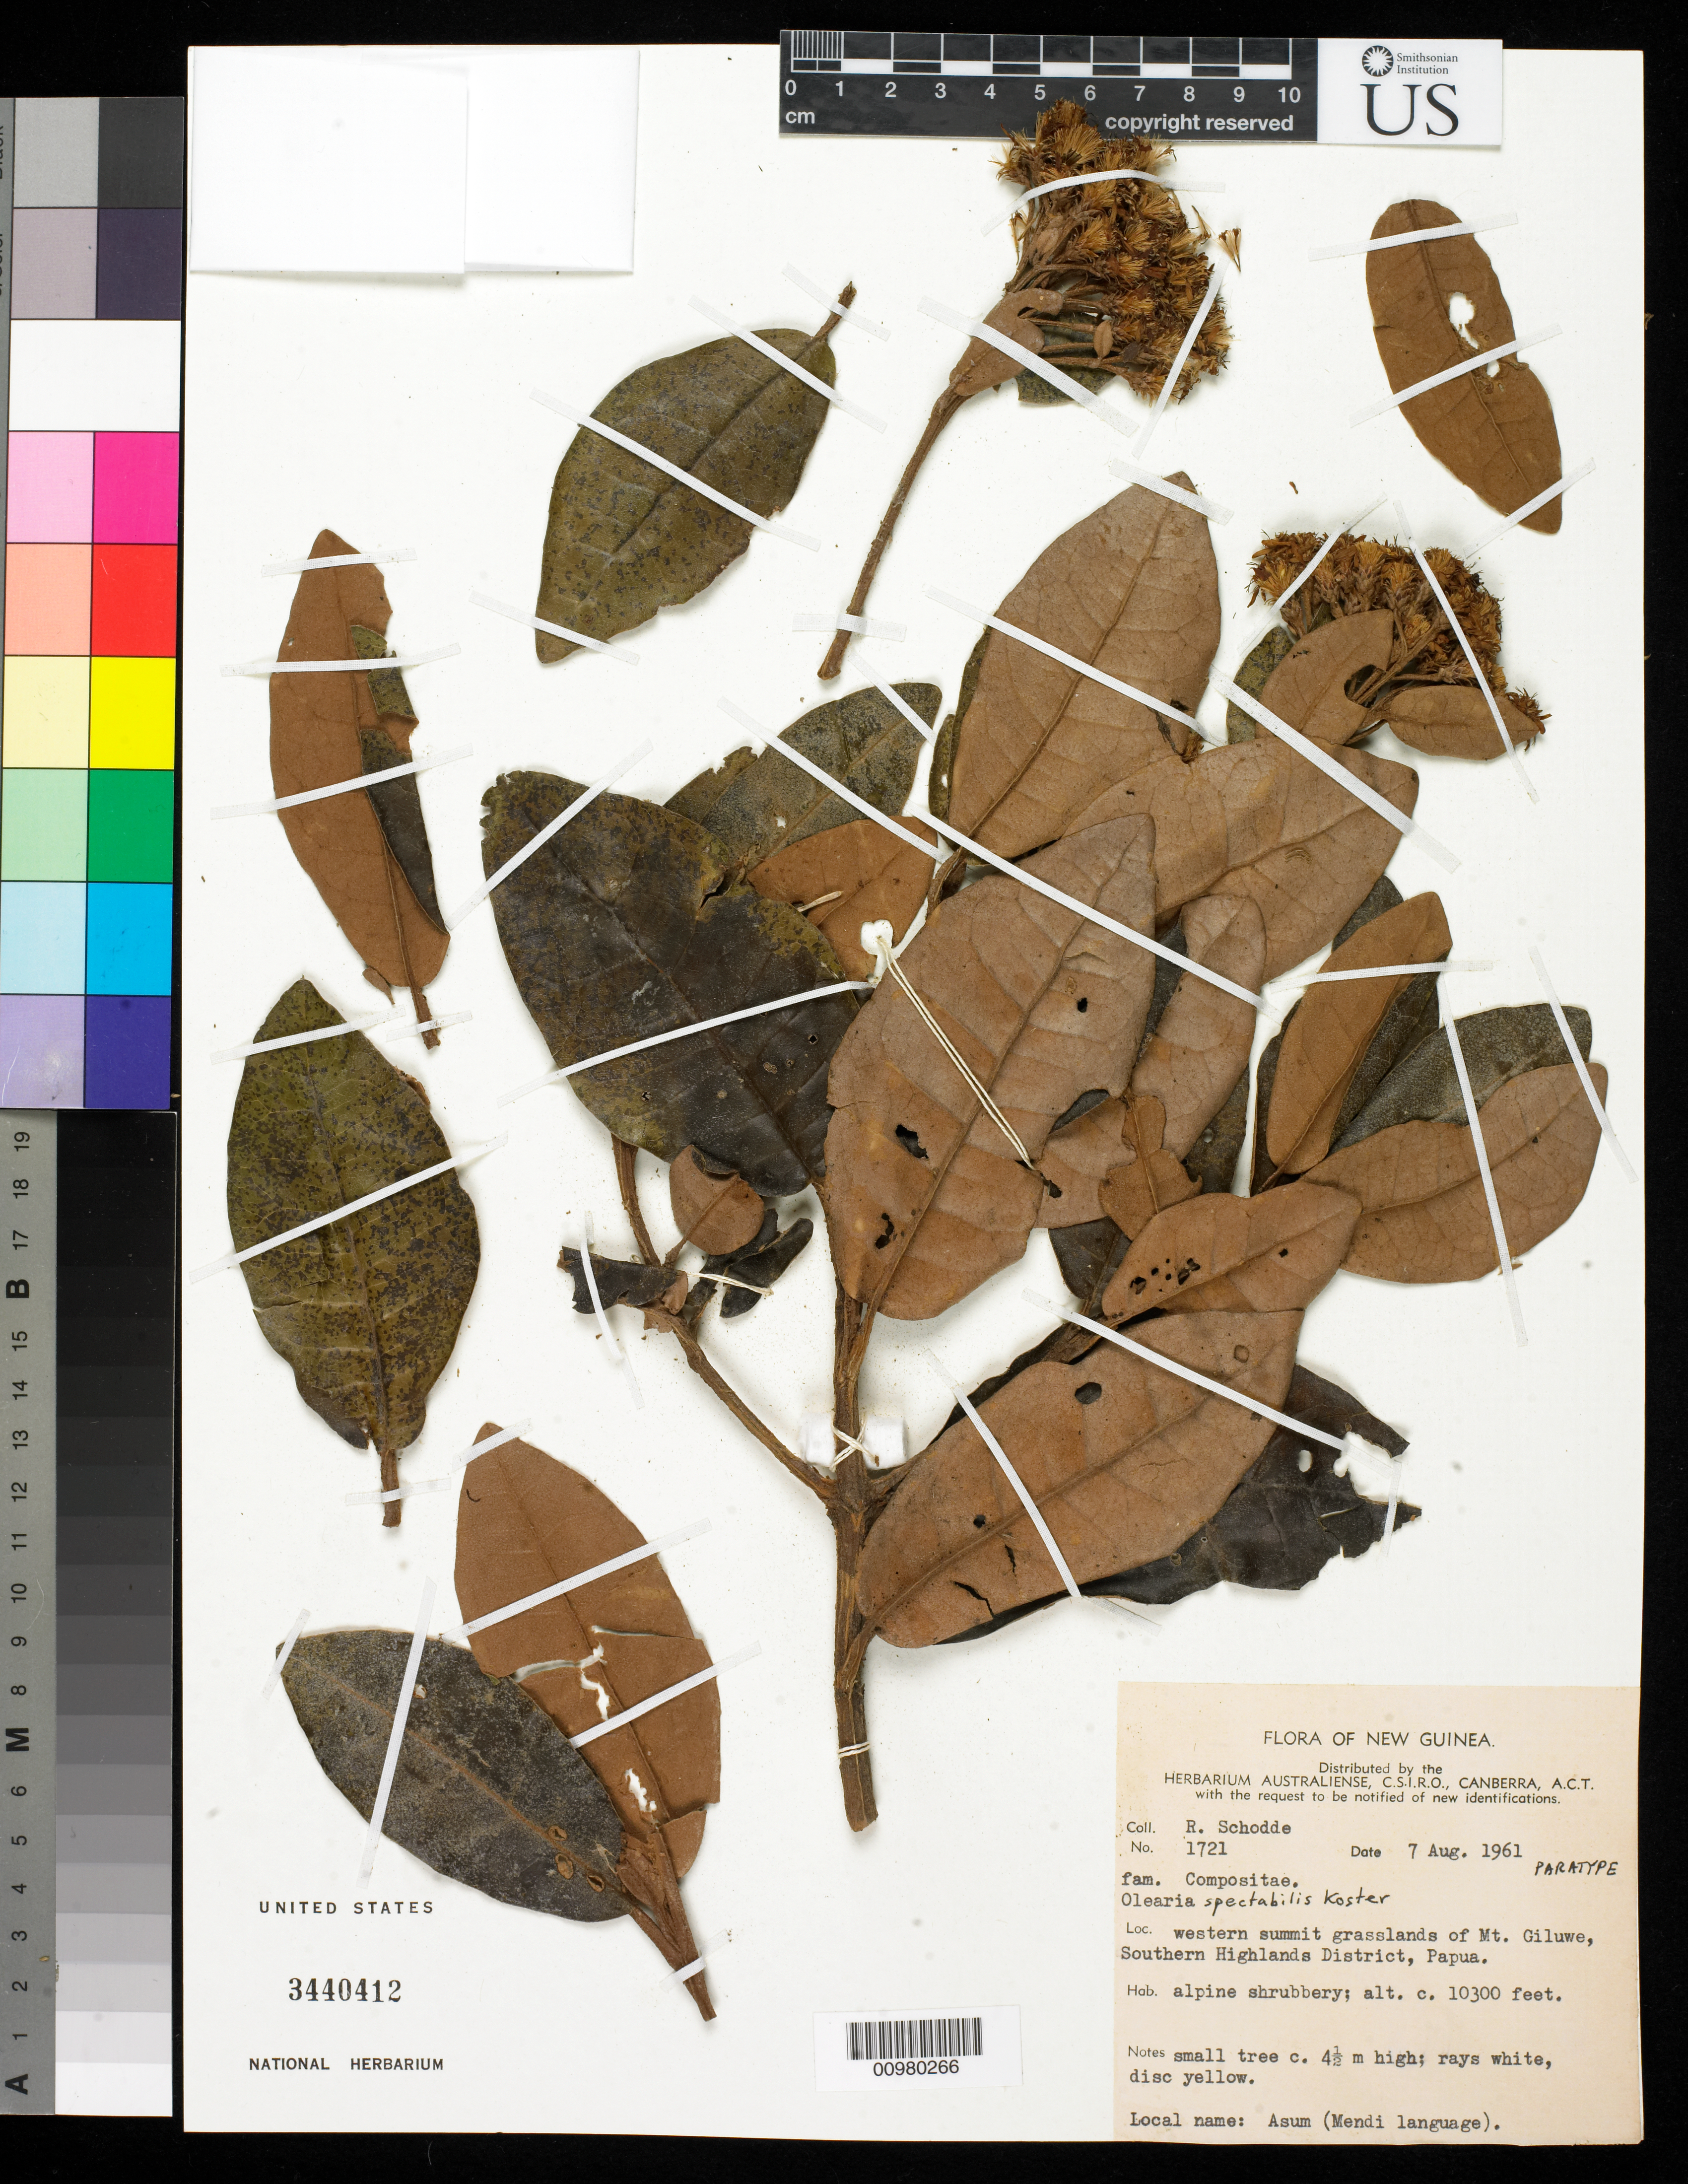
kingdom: Plantae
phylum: Tracheophyta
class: Magnoliopsida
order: Asterales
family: Asteraceae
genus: Olearia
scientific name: Olearia spectabilis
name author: J. Kost.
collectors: R. Schodde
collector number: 1721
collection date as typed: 07 Aug 1961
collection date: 1961-08-07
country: Papua New Guinea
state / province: Southern Highlands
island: New Guinea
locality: Western summit grasslands of Mt. Giluwe.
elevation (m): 3139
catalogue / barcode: US 3440412